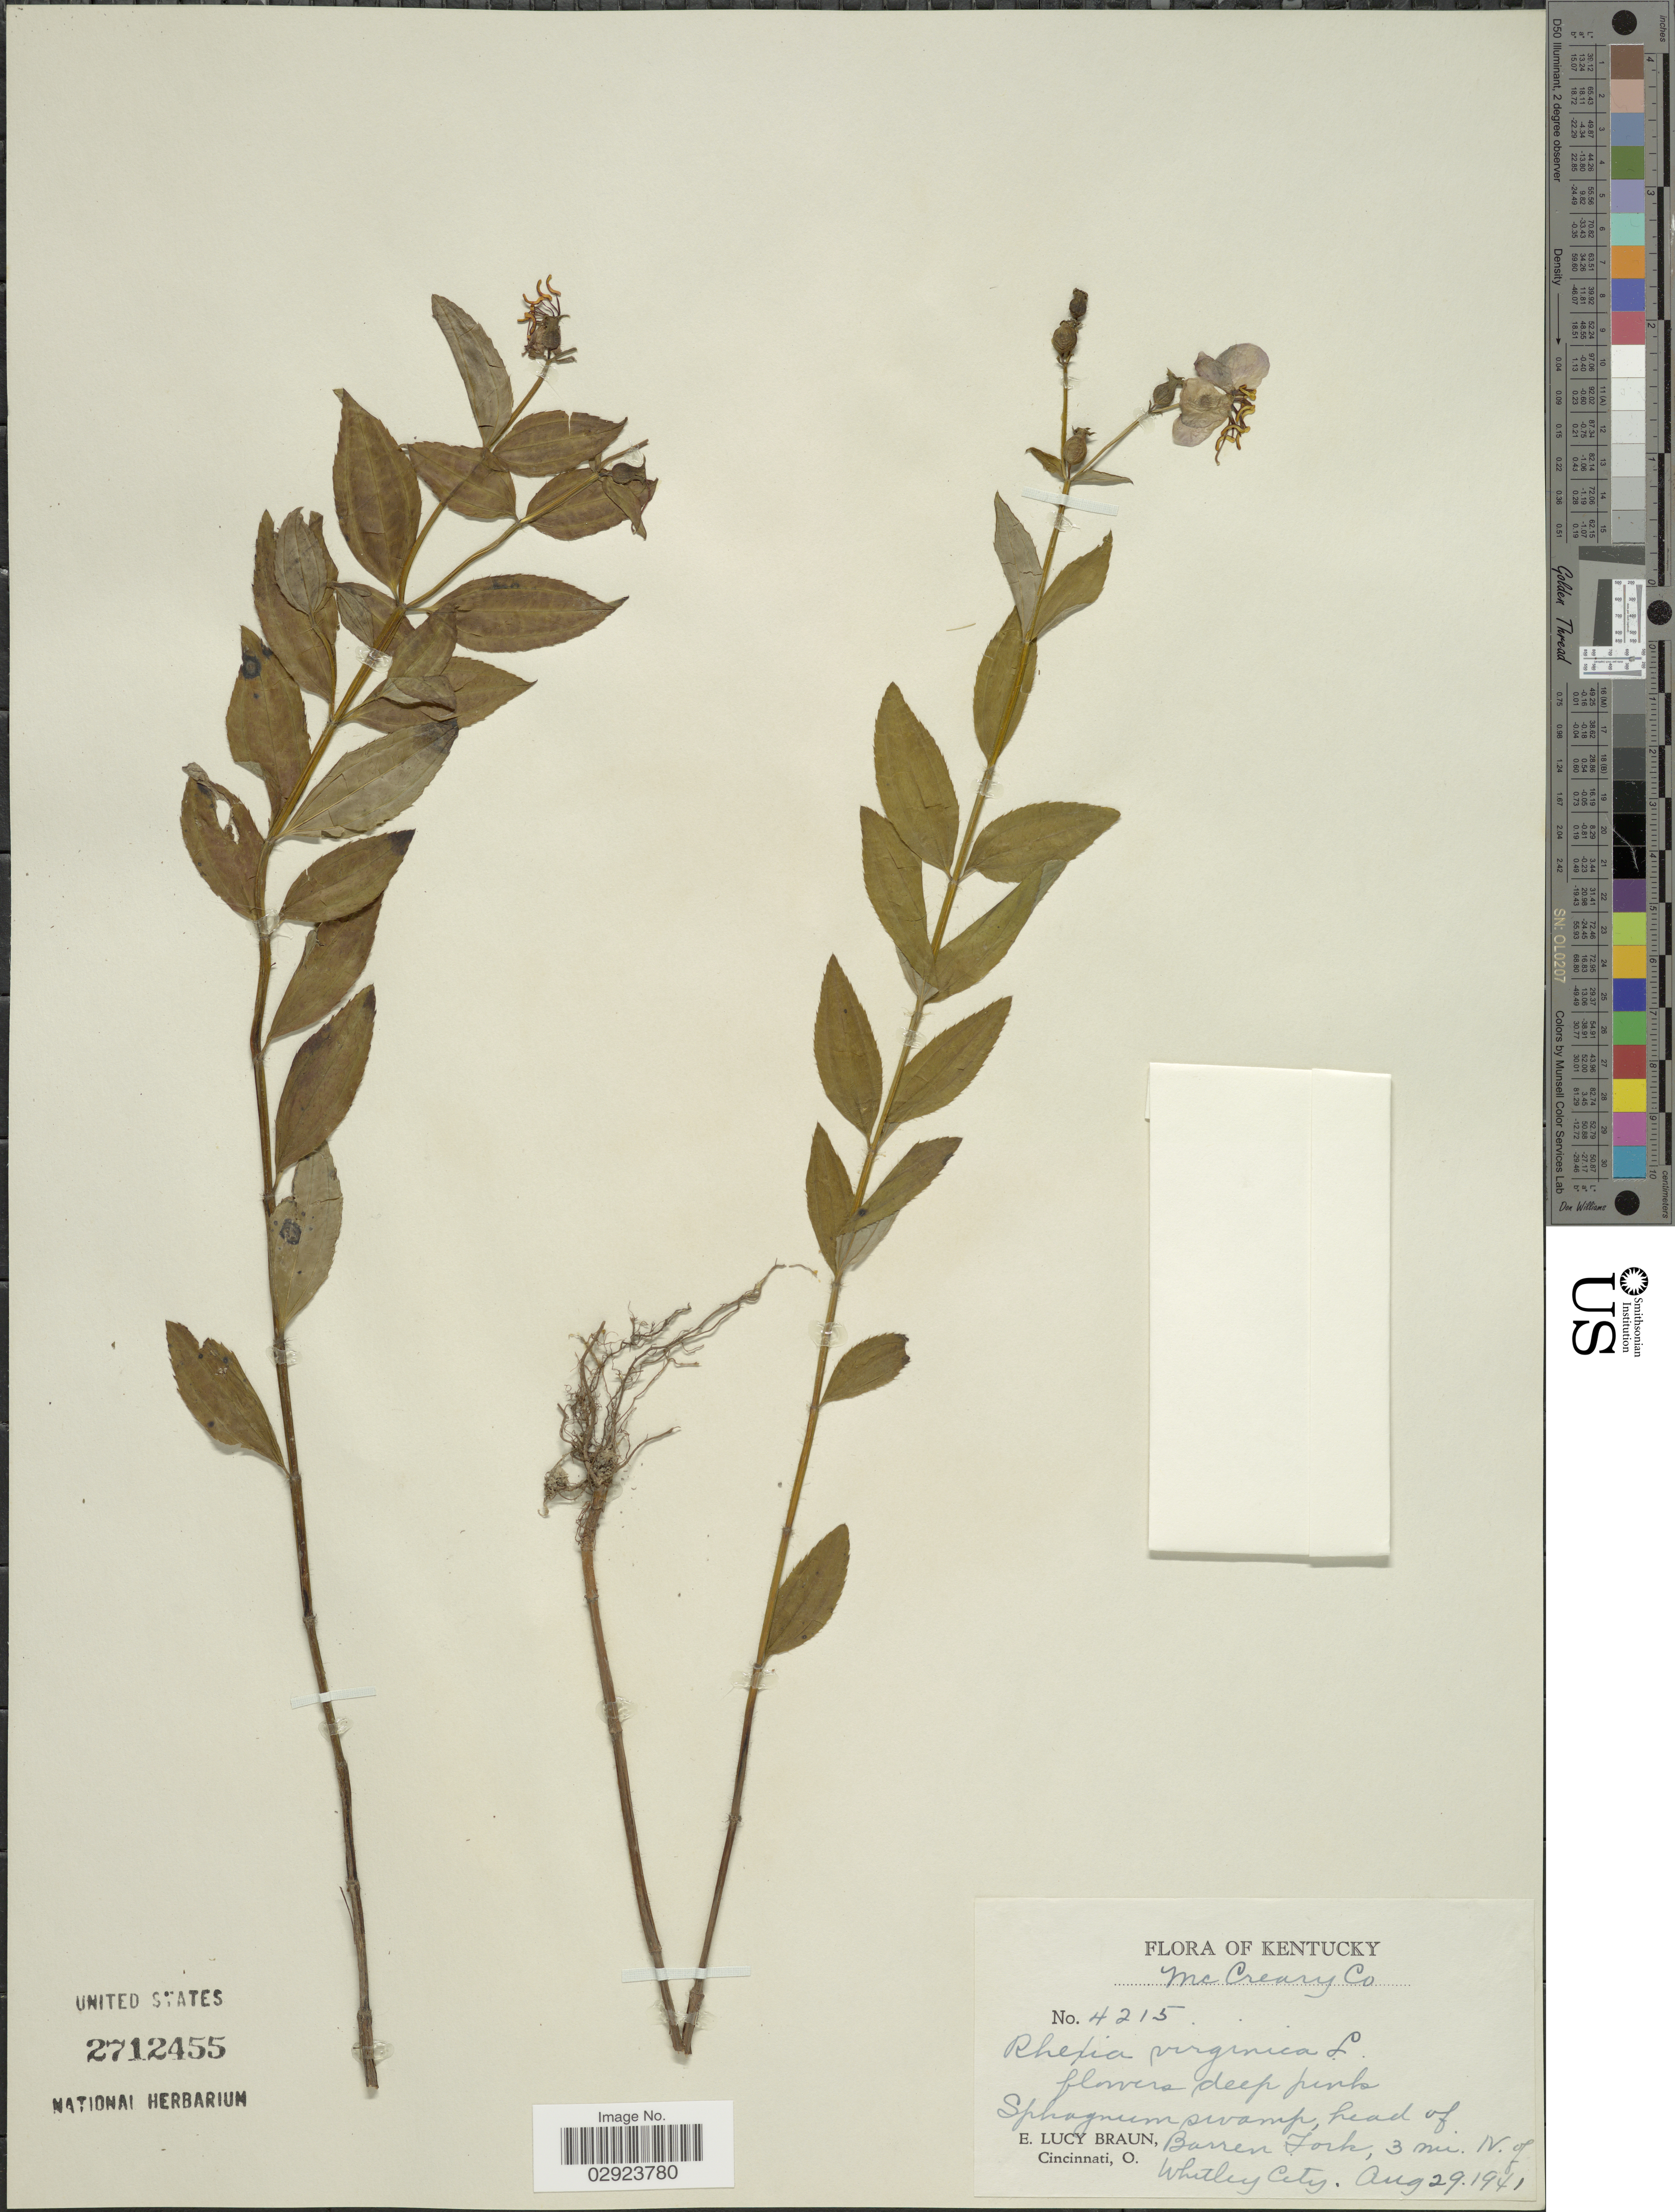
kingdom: Plantae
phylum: Tracheophyta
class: Magnoliopsida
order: Myrtales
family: Melastomataceae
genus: Rhexia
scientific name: Rhexia virginica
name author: L.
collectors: E. L. Braun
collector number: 4215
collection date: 1941-08-29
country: United States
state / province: Kentucky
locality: Mc Creary Co. Sphagnum swamp, head of Barren Fork, 3 mi. N. of Whitley City.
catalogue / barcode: US 2712455